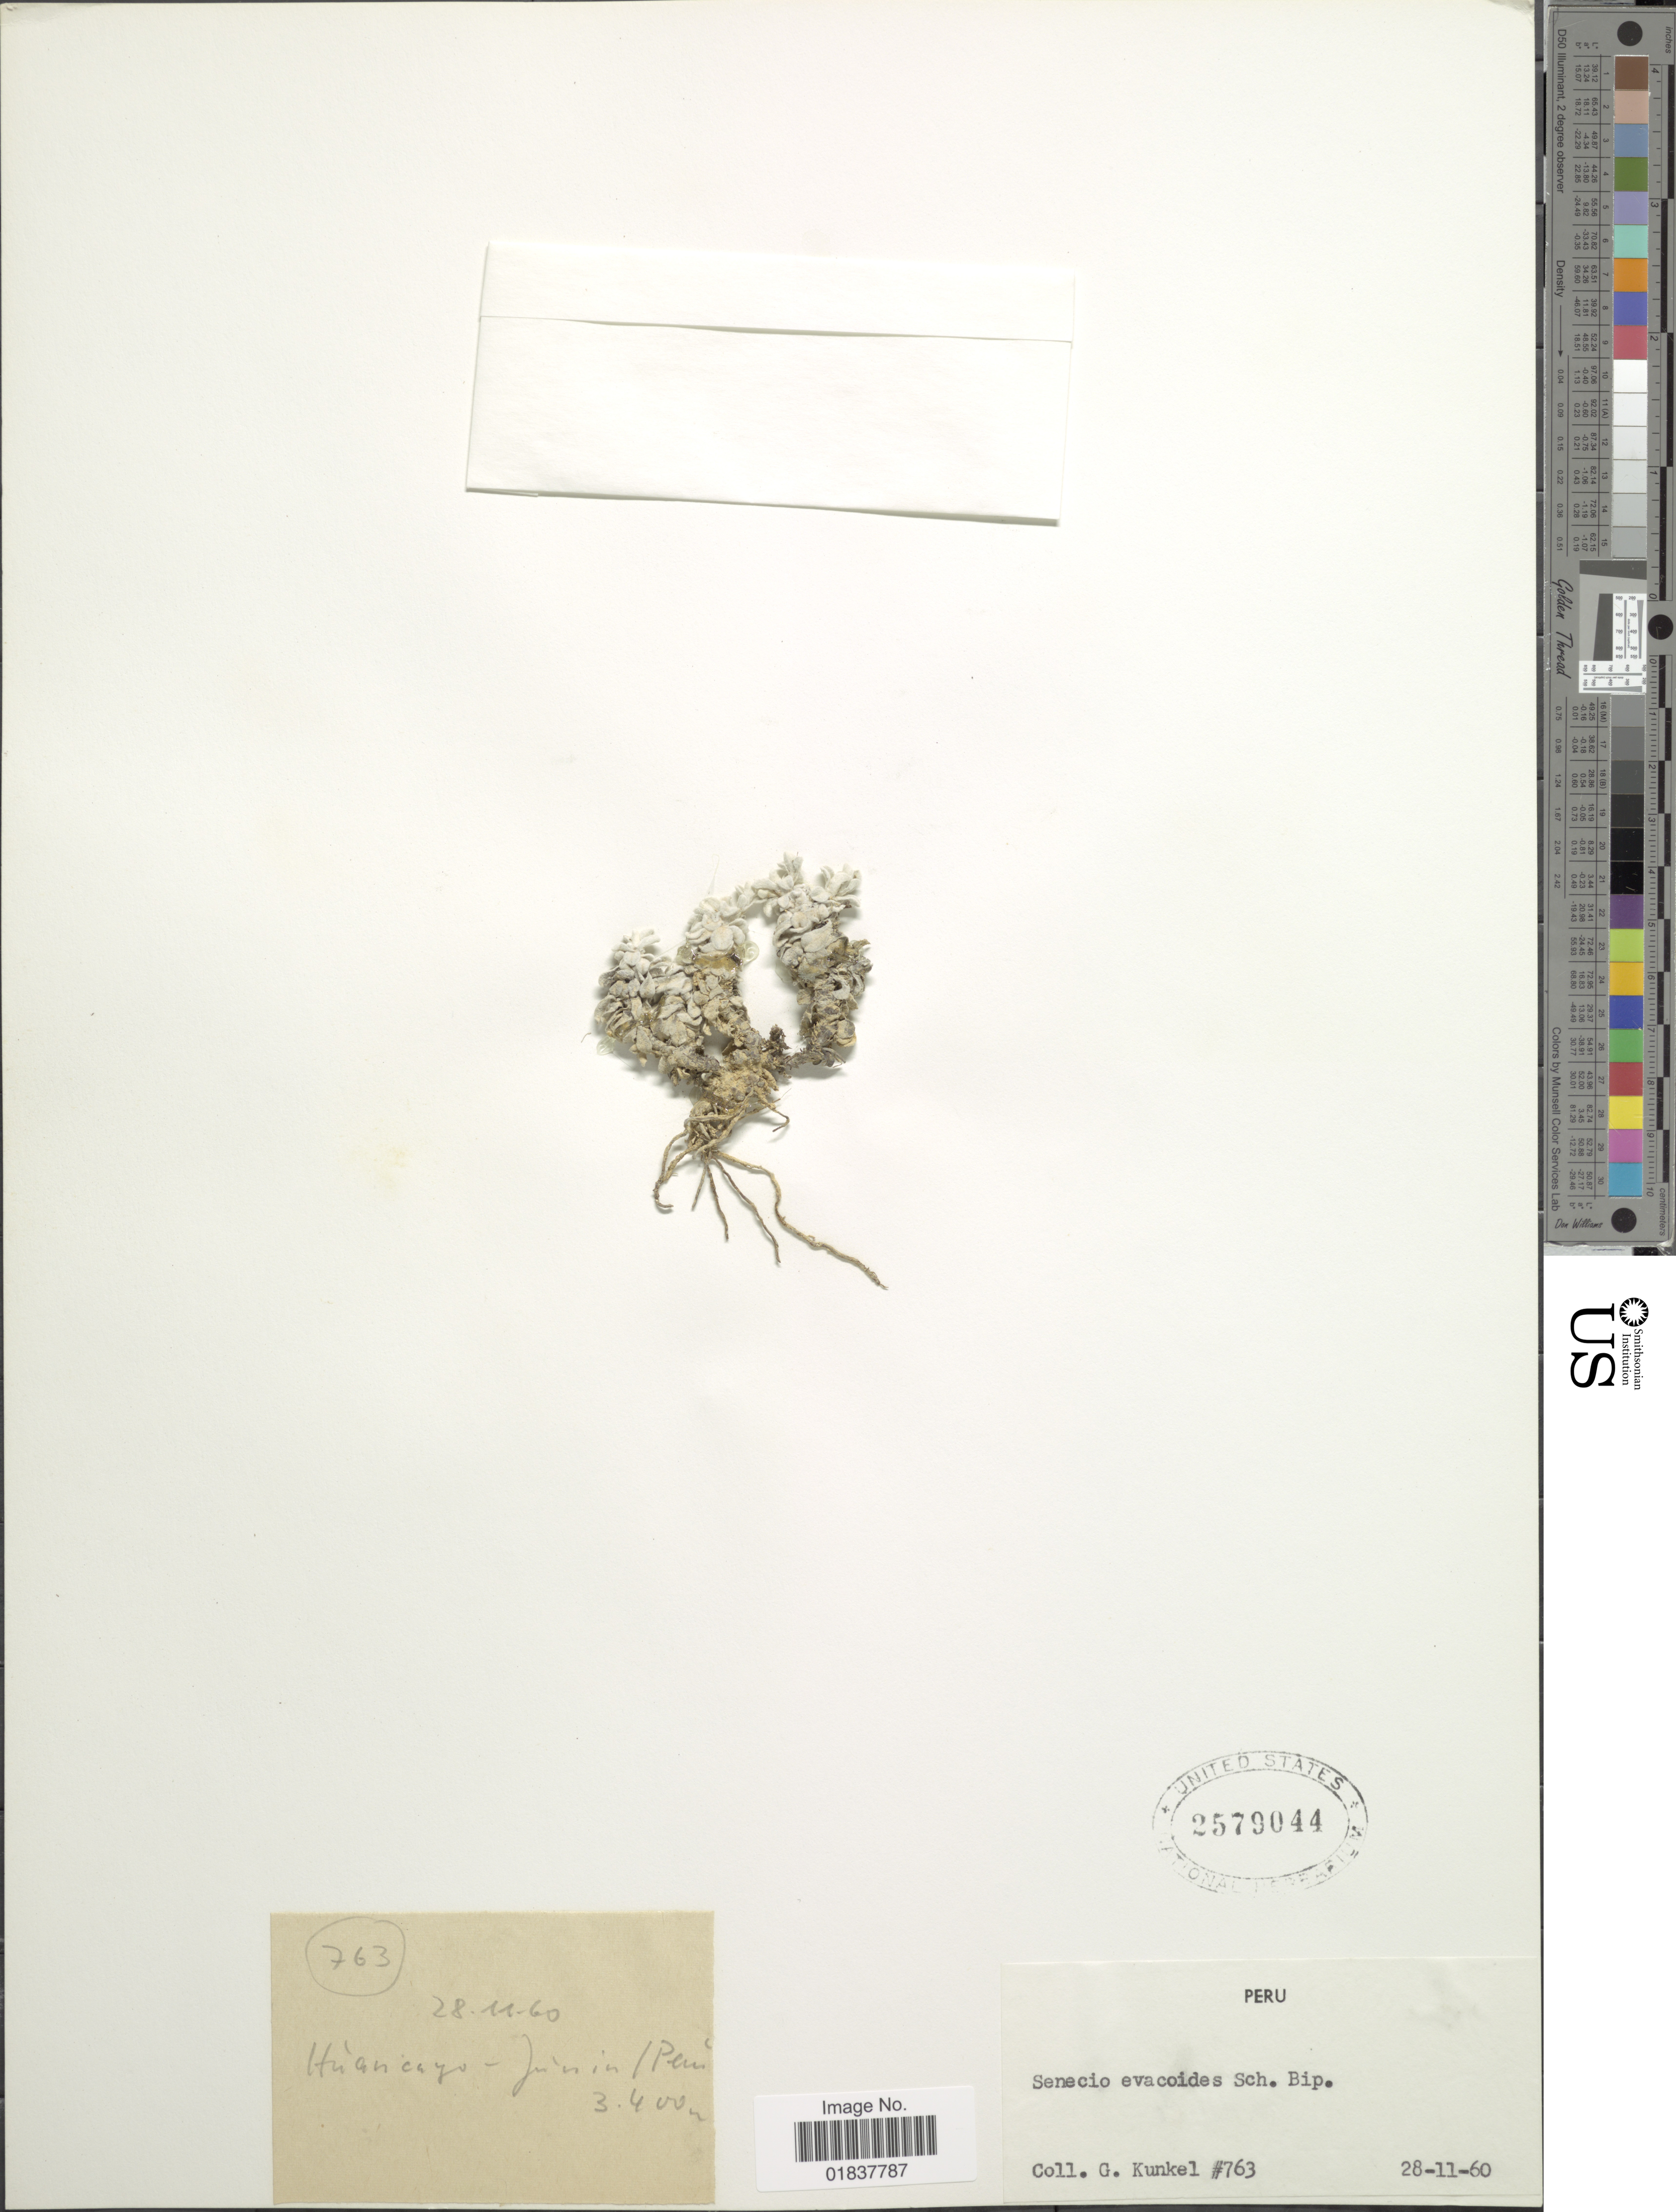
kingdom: Plantae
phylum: Tracheophyta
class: Magnoliopsida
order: Asterales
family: Asteraceae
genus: Senecio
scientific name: Senecio evacoides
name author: Sch. Bip.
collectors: G. Kunkel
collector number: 763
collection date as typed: Transcribed d/m/y: 28/11/60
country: Peru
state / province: Junín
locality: Huancayo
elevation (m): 3400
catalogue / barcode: US 2579044